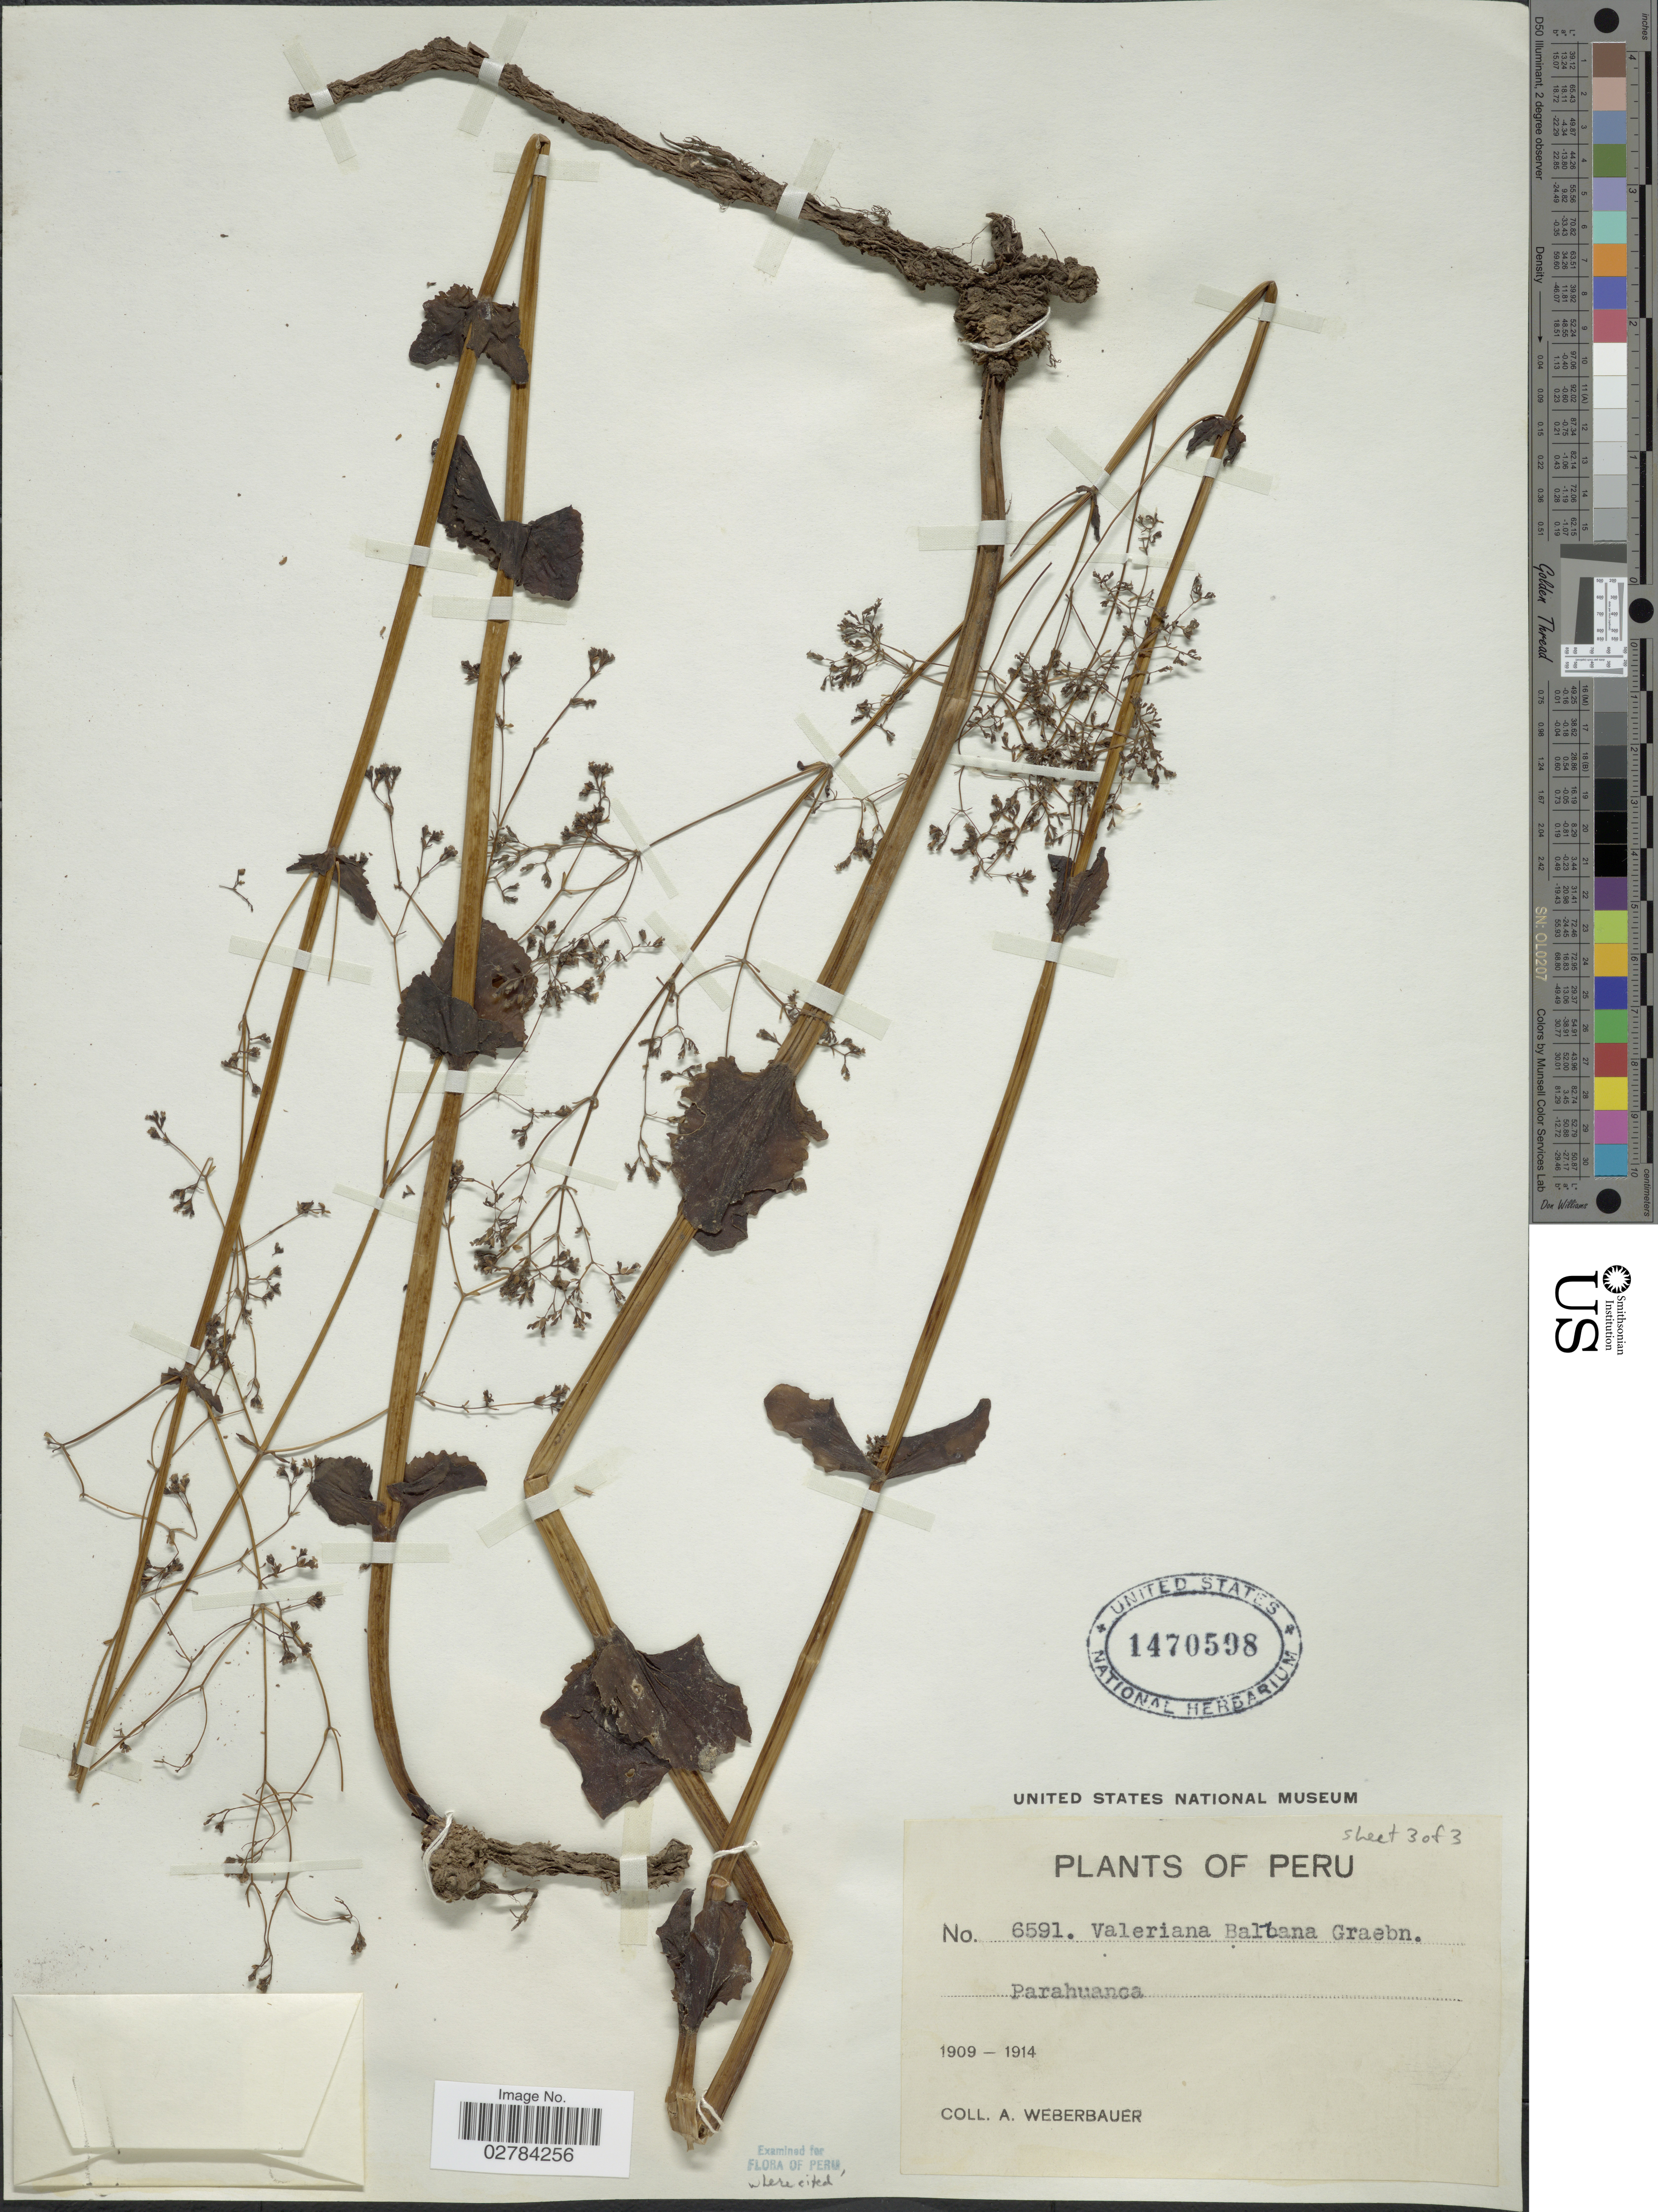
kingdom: Plantae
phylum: Tracheophyta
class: Magnoliopsida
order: Dipsacales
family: Caprifoliaceae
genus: Valeriana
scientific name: Valeriana baltana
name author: Graebn.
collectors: A. Weberbauer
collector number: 6591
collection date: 1909/1914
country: Peru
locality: Parahuanca.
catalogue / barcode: US 1470598